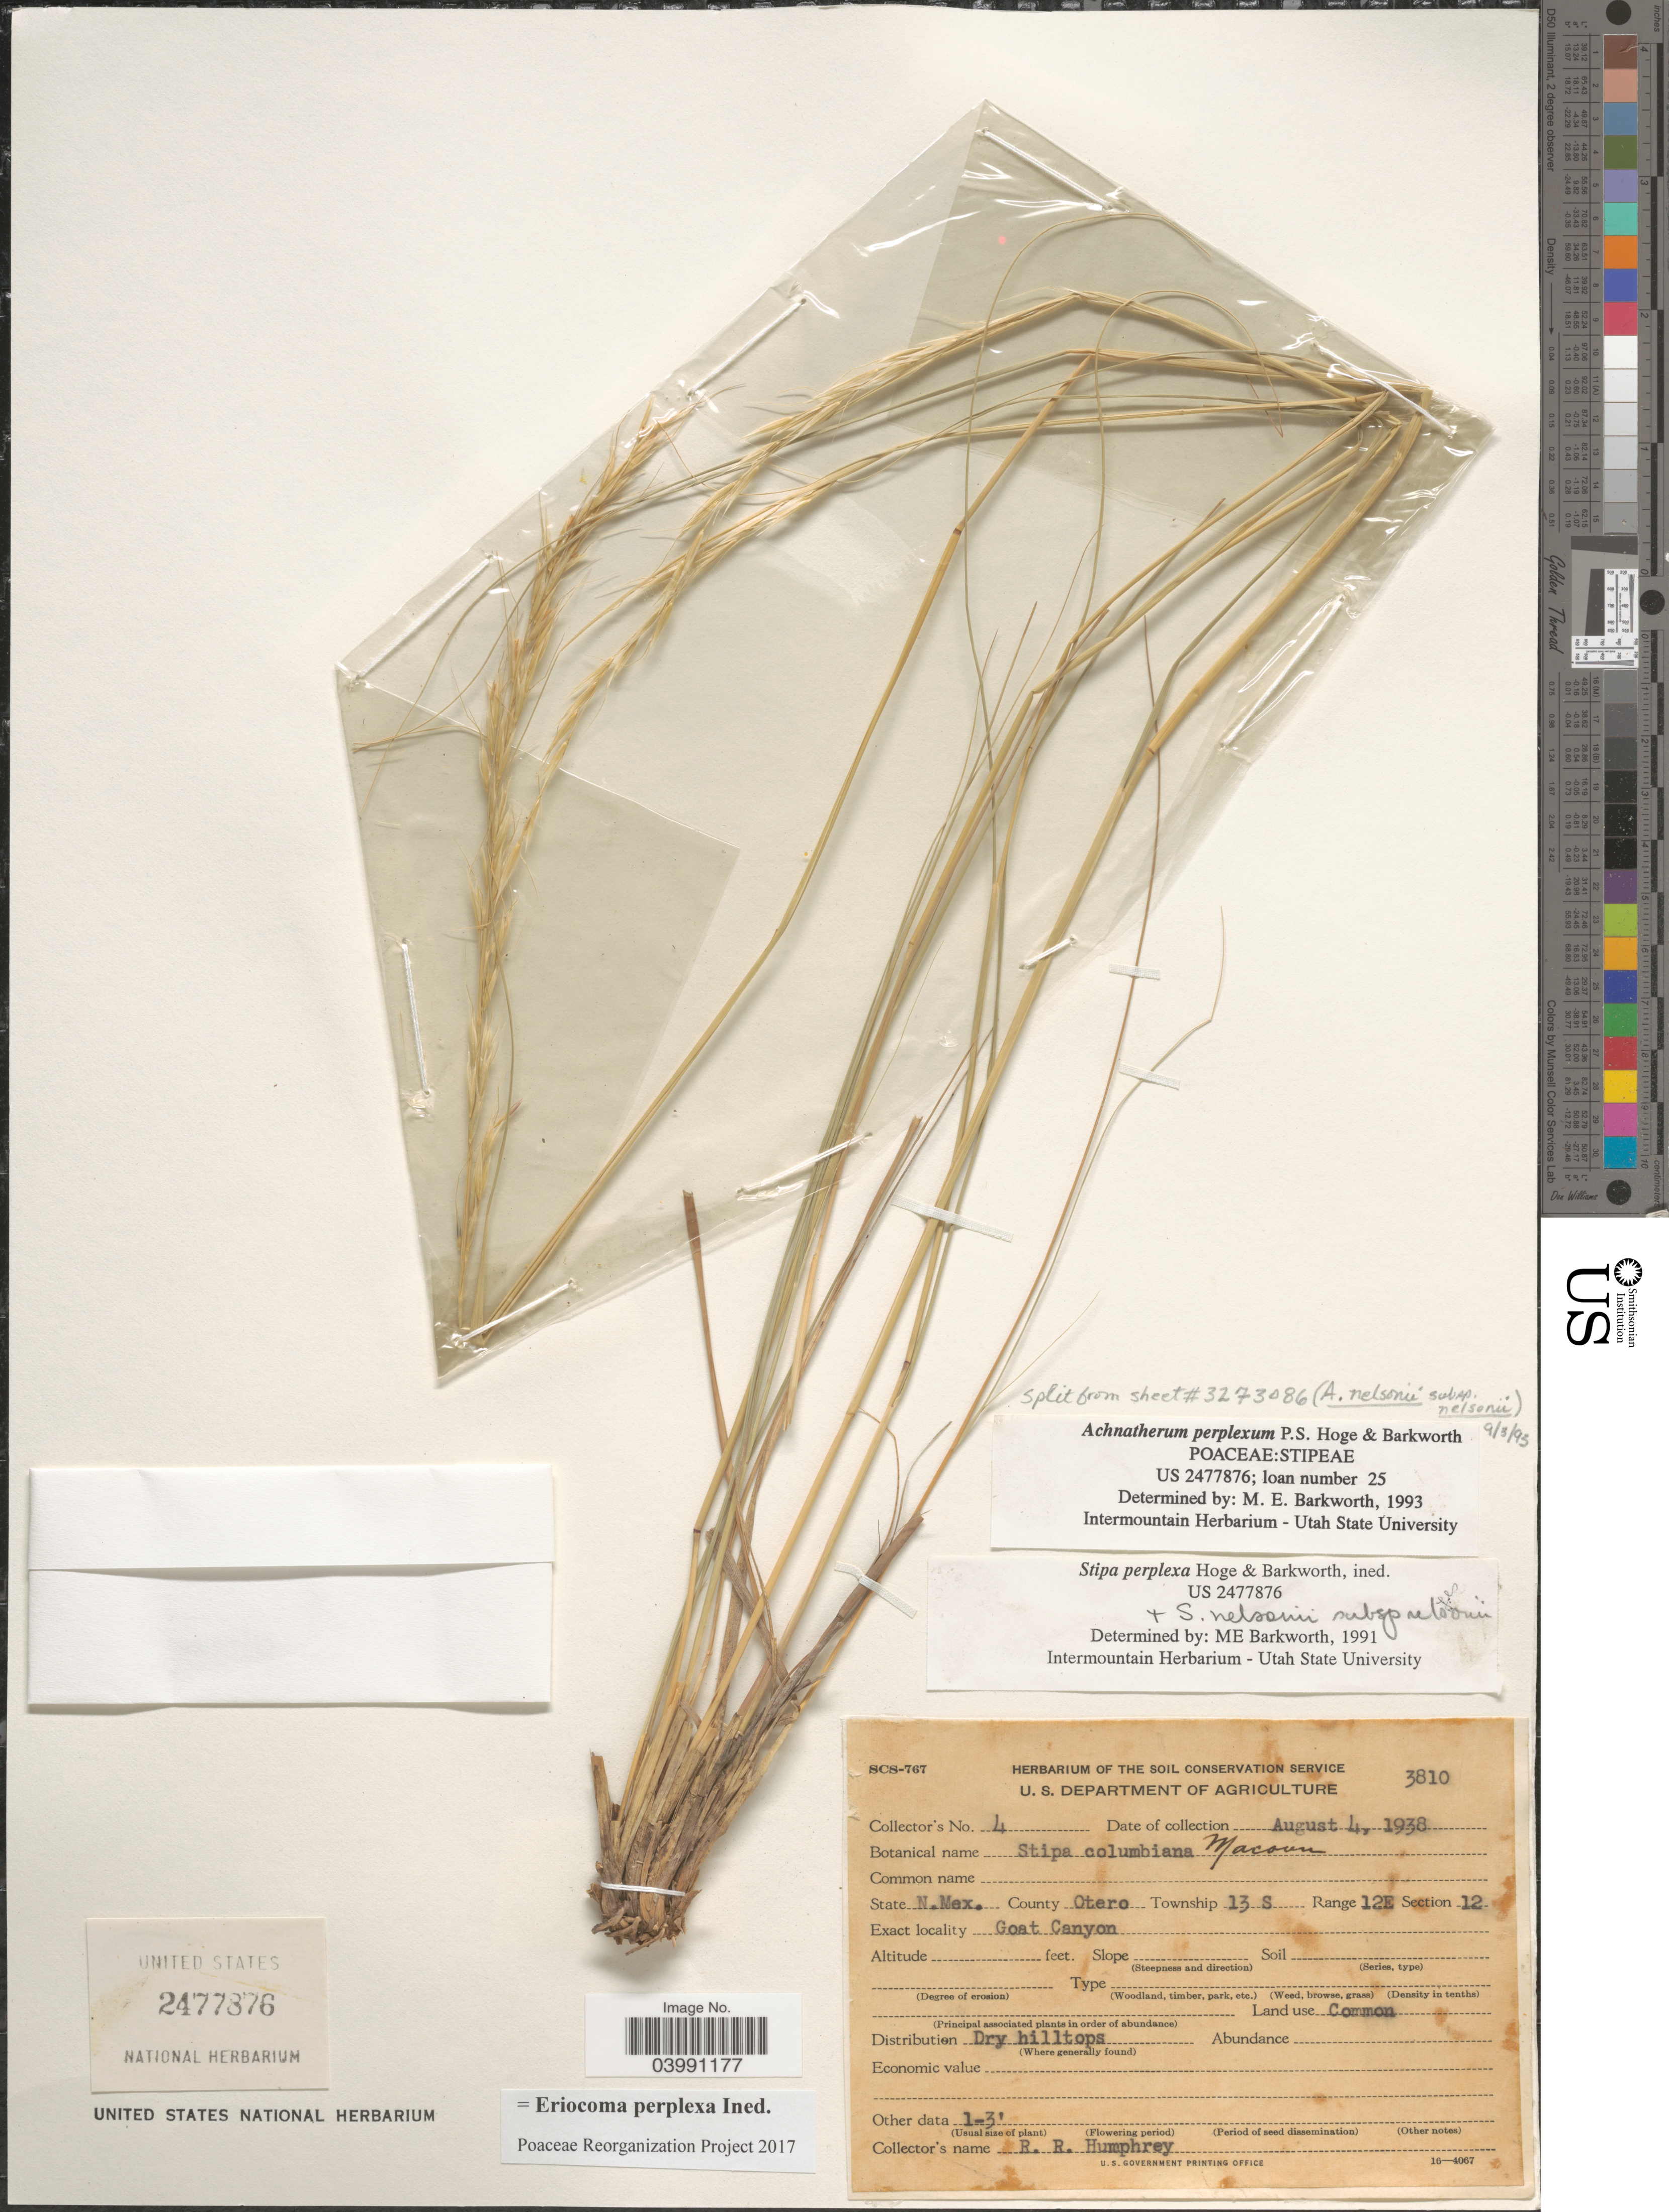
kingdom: Plantae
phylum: Tracheophyta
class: Liliopsida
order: Poales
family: Poaceae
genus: Eriocoma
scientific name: Eriocoma perplexa ined.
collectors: R. Humphrey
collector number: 4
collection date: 1938-08-04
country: United States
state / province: New Mexico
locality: County Otero. Township 13 S Range 12E Section 12. Goat Canyon.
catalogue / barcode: US 2477876